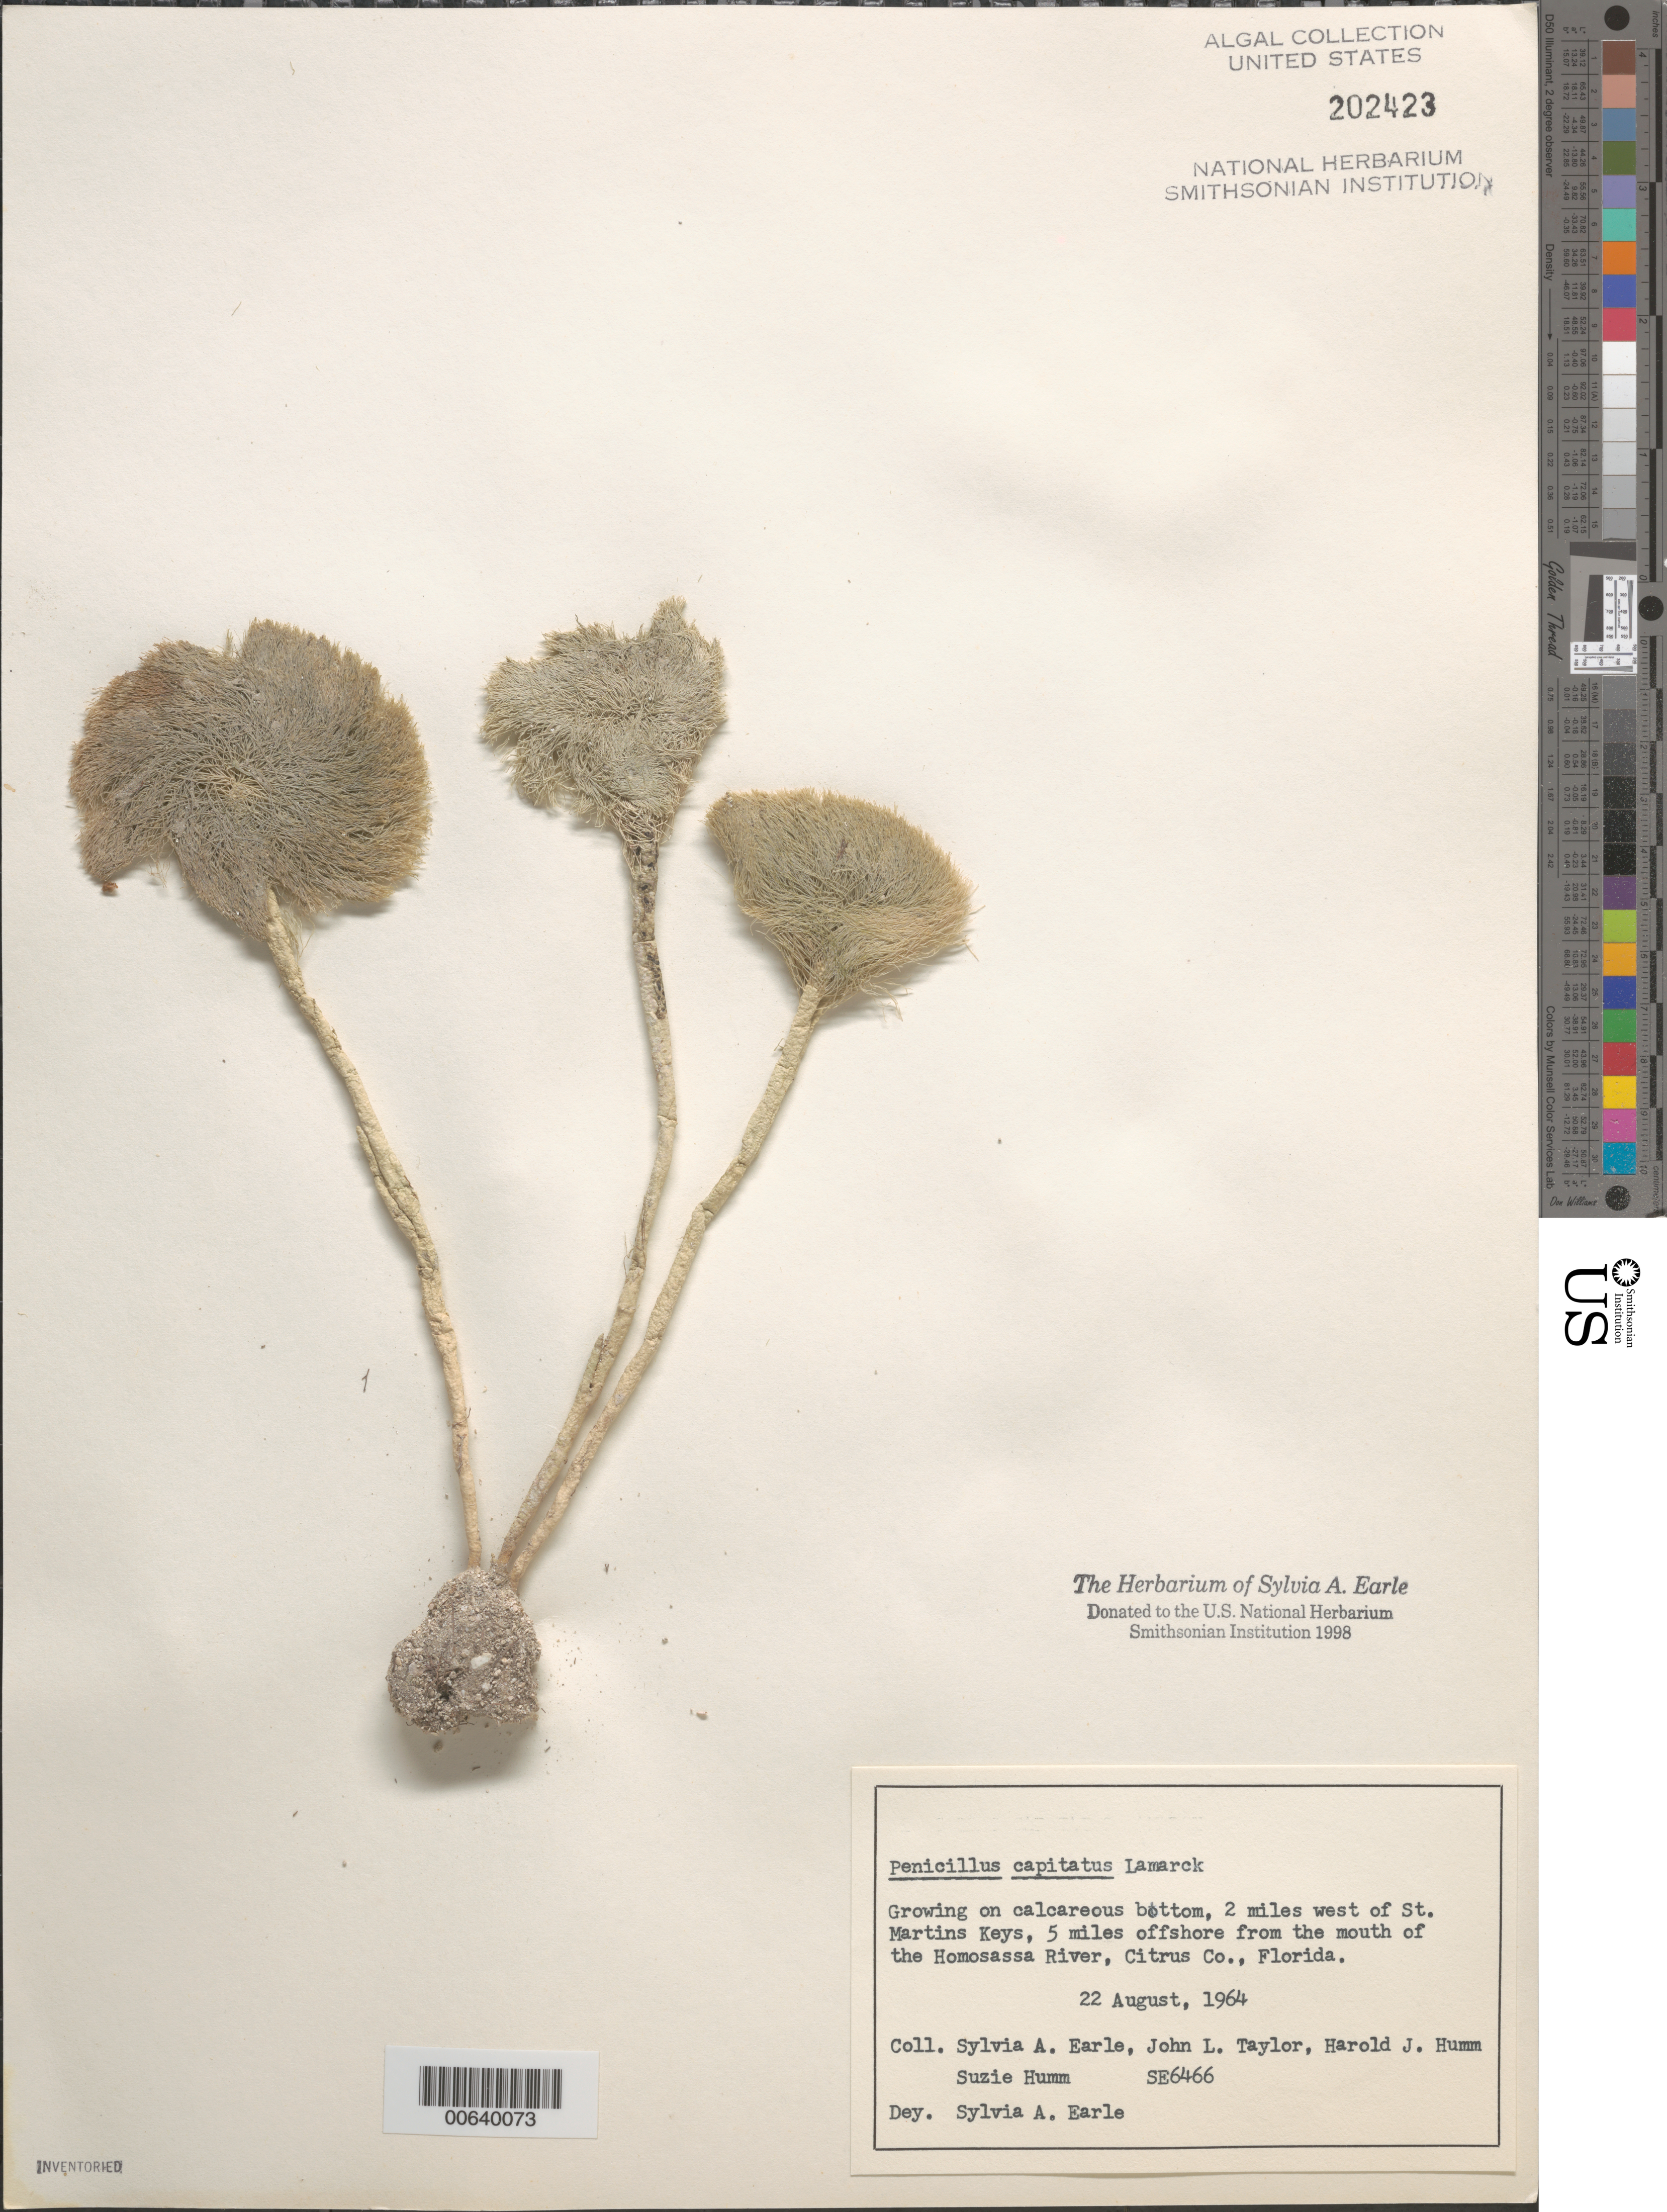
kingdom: Plantae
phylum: Chlorophyta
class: Ulvophyceae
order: Bryopsidales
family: Udoteaceae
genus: Penicillus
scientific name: Penicillus capitatus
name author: Lam.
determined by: Earle, S. A.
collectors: S. A. Earle, J. L. Taylor, H. J. Humm & S. Humm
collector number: SE 6466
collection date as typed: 22 Aug 1964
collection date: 1964-08-22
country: United States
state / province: Florida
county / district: Citrus County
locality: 5 miles off Homosassa River mouth, 2 miles west of St. Martins Keys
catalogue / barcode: US 202423